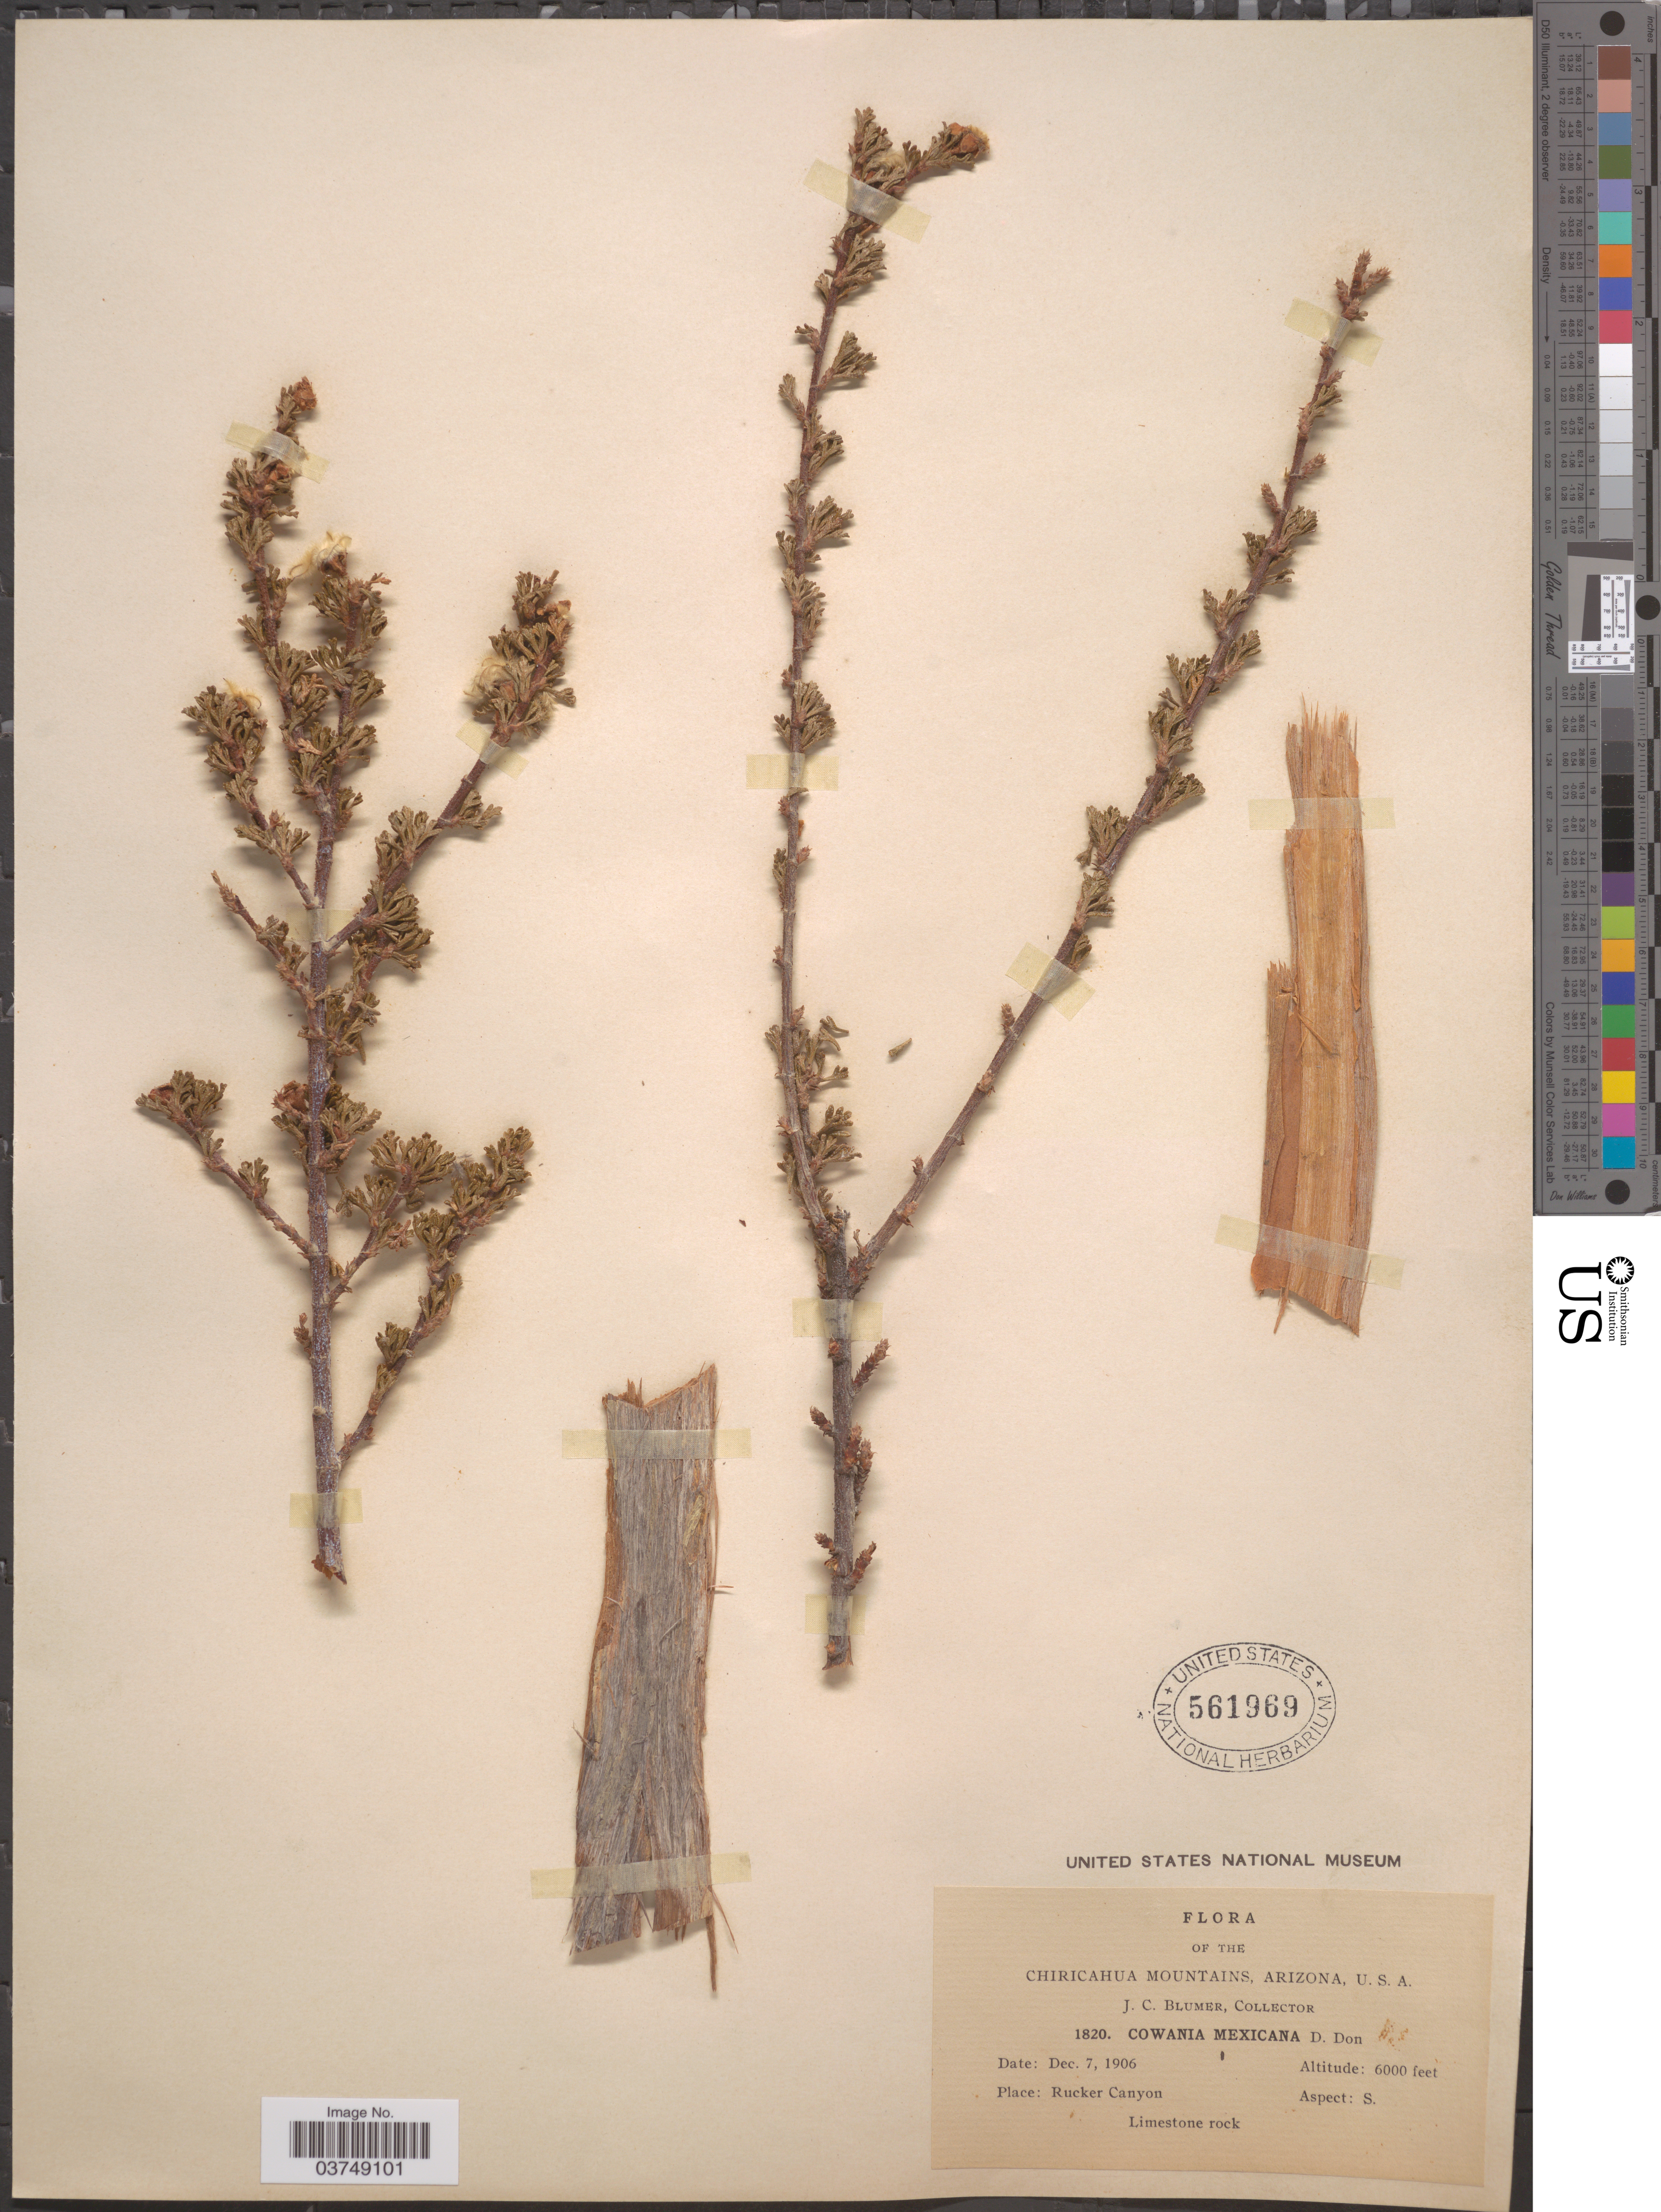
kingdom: Plantae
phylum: Tracheophyta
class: Magnoliopsida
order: Rosales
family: Rosaceae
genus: Purshia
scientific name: Purshia stansburyana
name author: (Torr.) Henrickson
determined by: Strong, Mark T., (BOT), Smithsonian Institution - National Museum of Natural History (UNITED STATES)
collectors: J. C. Blumer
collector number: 1820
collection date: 1906-12-07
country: United States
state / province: Arizona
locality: Chiricahua Mountains. Rucker Canyon. Aspect: S.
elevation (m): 1829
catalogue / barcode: US 561969